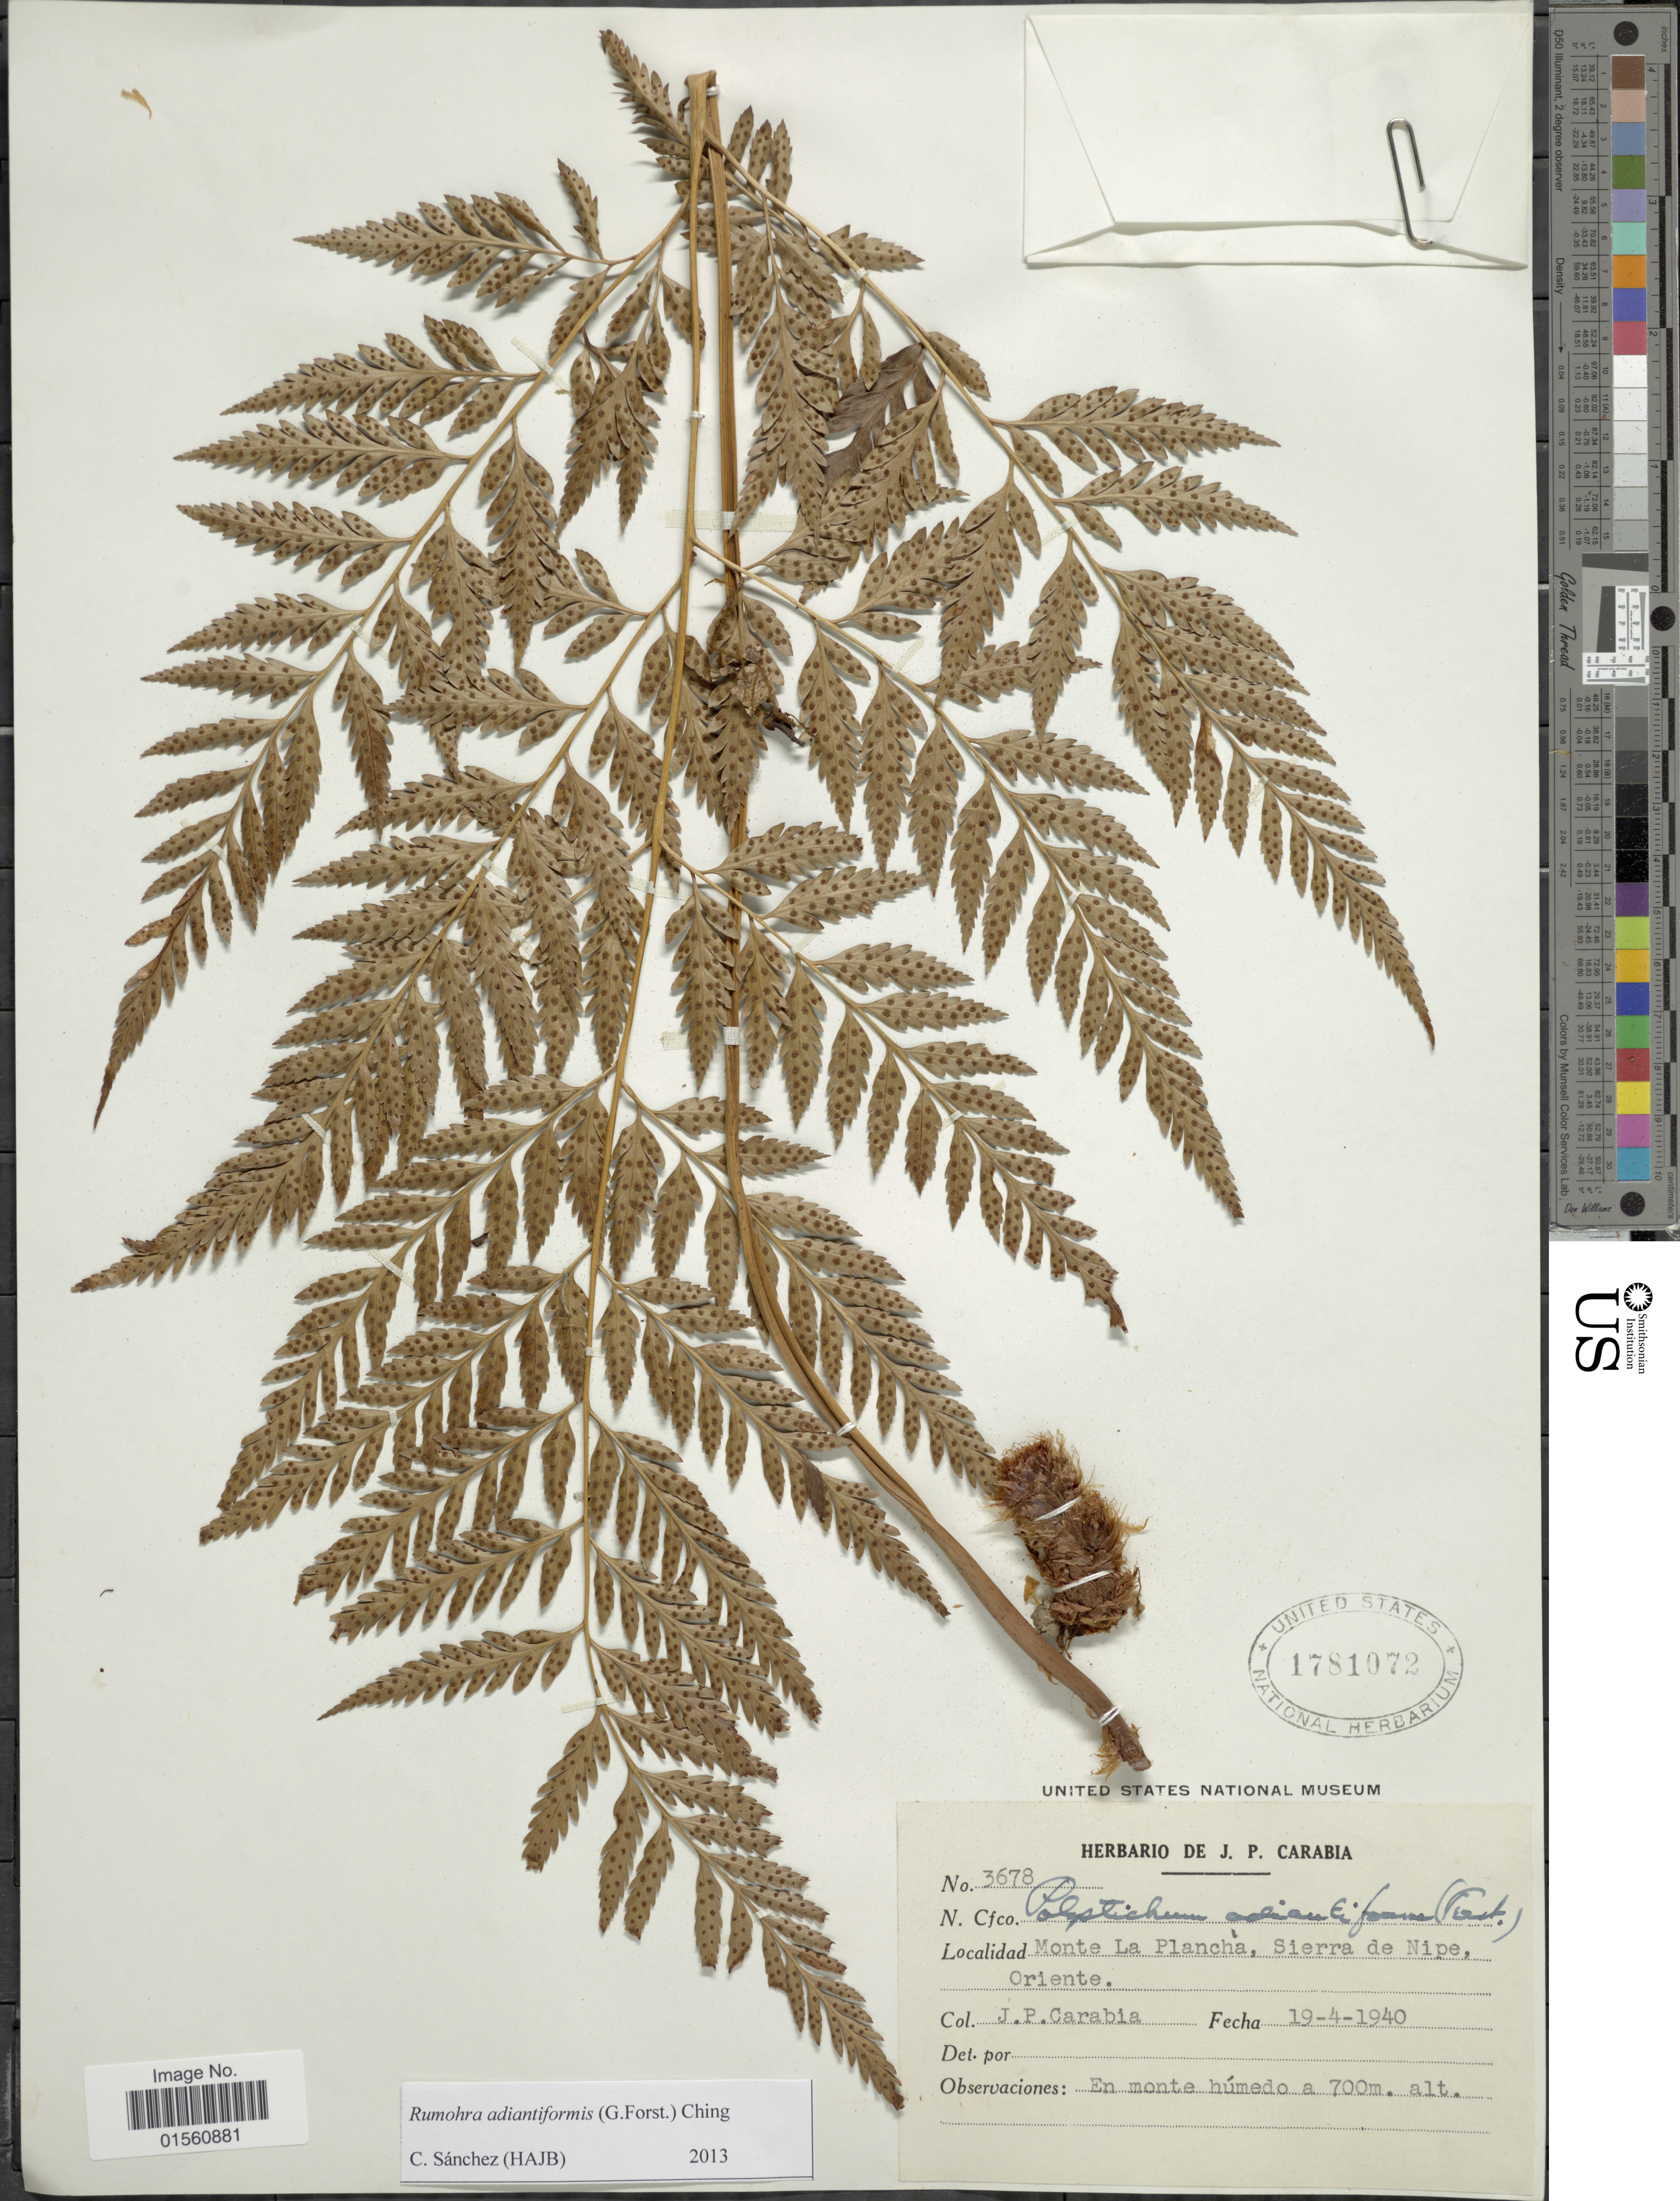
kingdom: Plantae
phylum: Tracheophyta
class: Polypodiopsida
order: Polypodiales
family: Dryopteridaceae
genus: Rumohra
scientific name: Rumohra adiantiformis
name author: (G. Forst.) Ching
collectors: J. Carabia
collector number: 3678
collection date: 1940-04-19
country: Cuba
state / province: Oriente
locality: Monte La Plancha, Sierra de Nipe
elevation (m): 700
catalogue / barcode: US 1781072